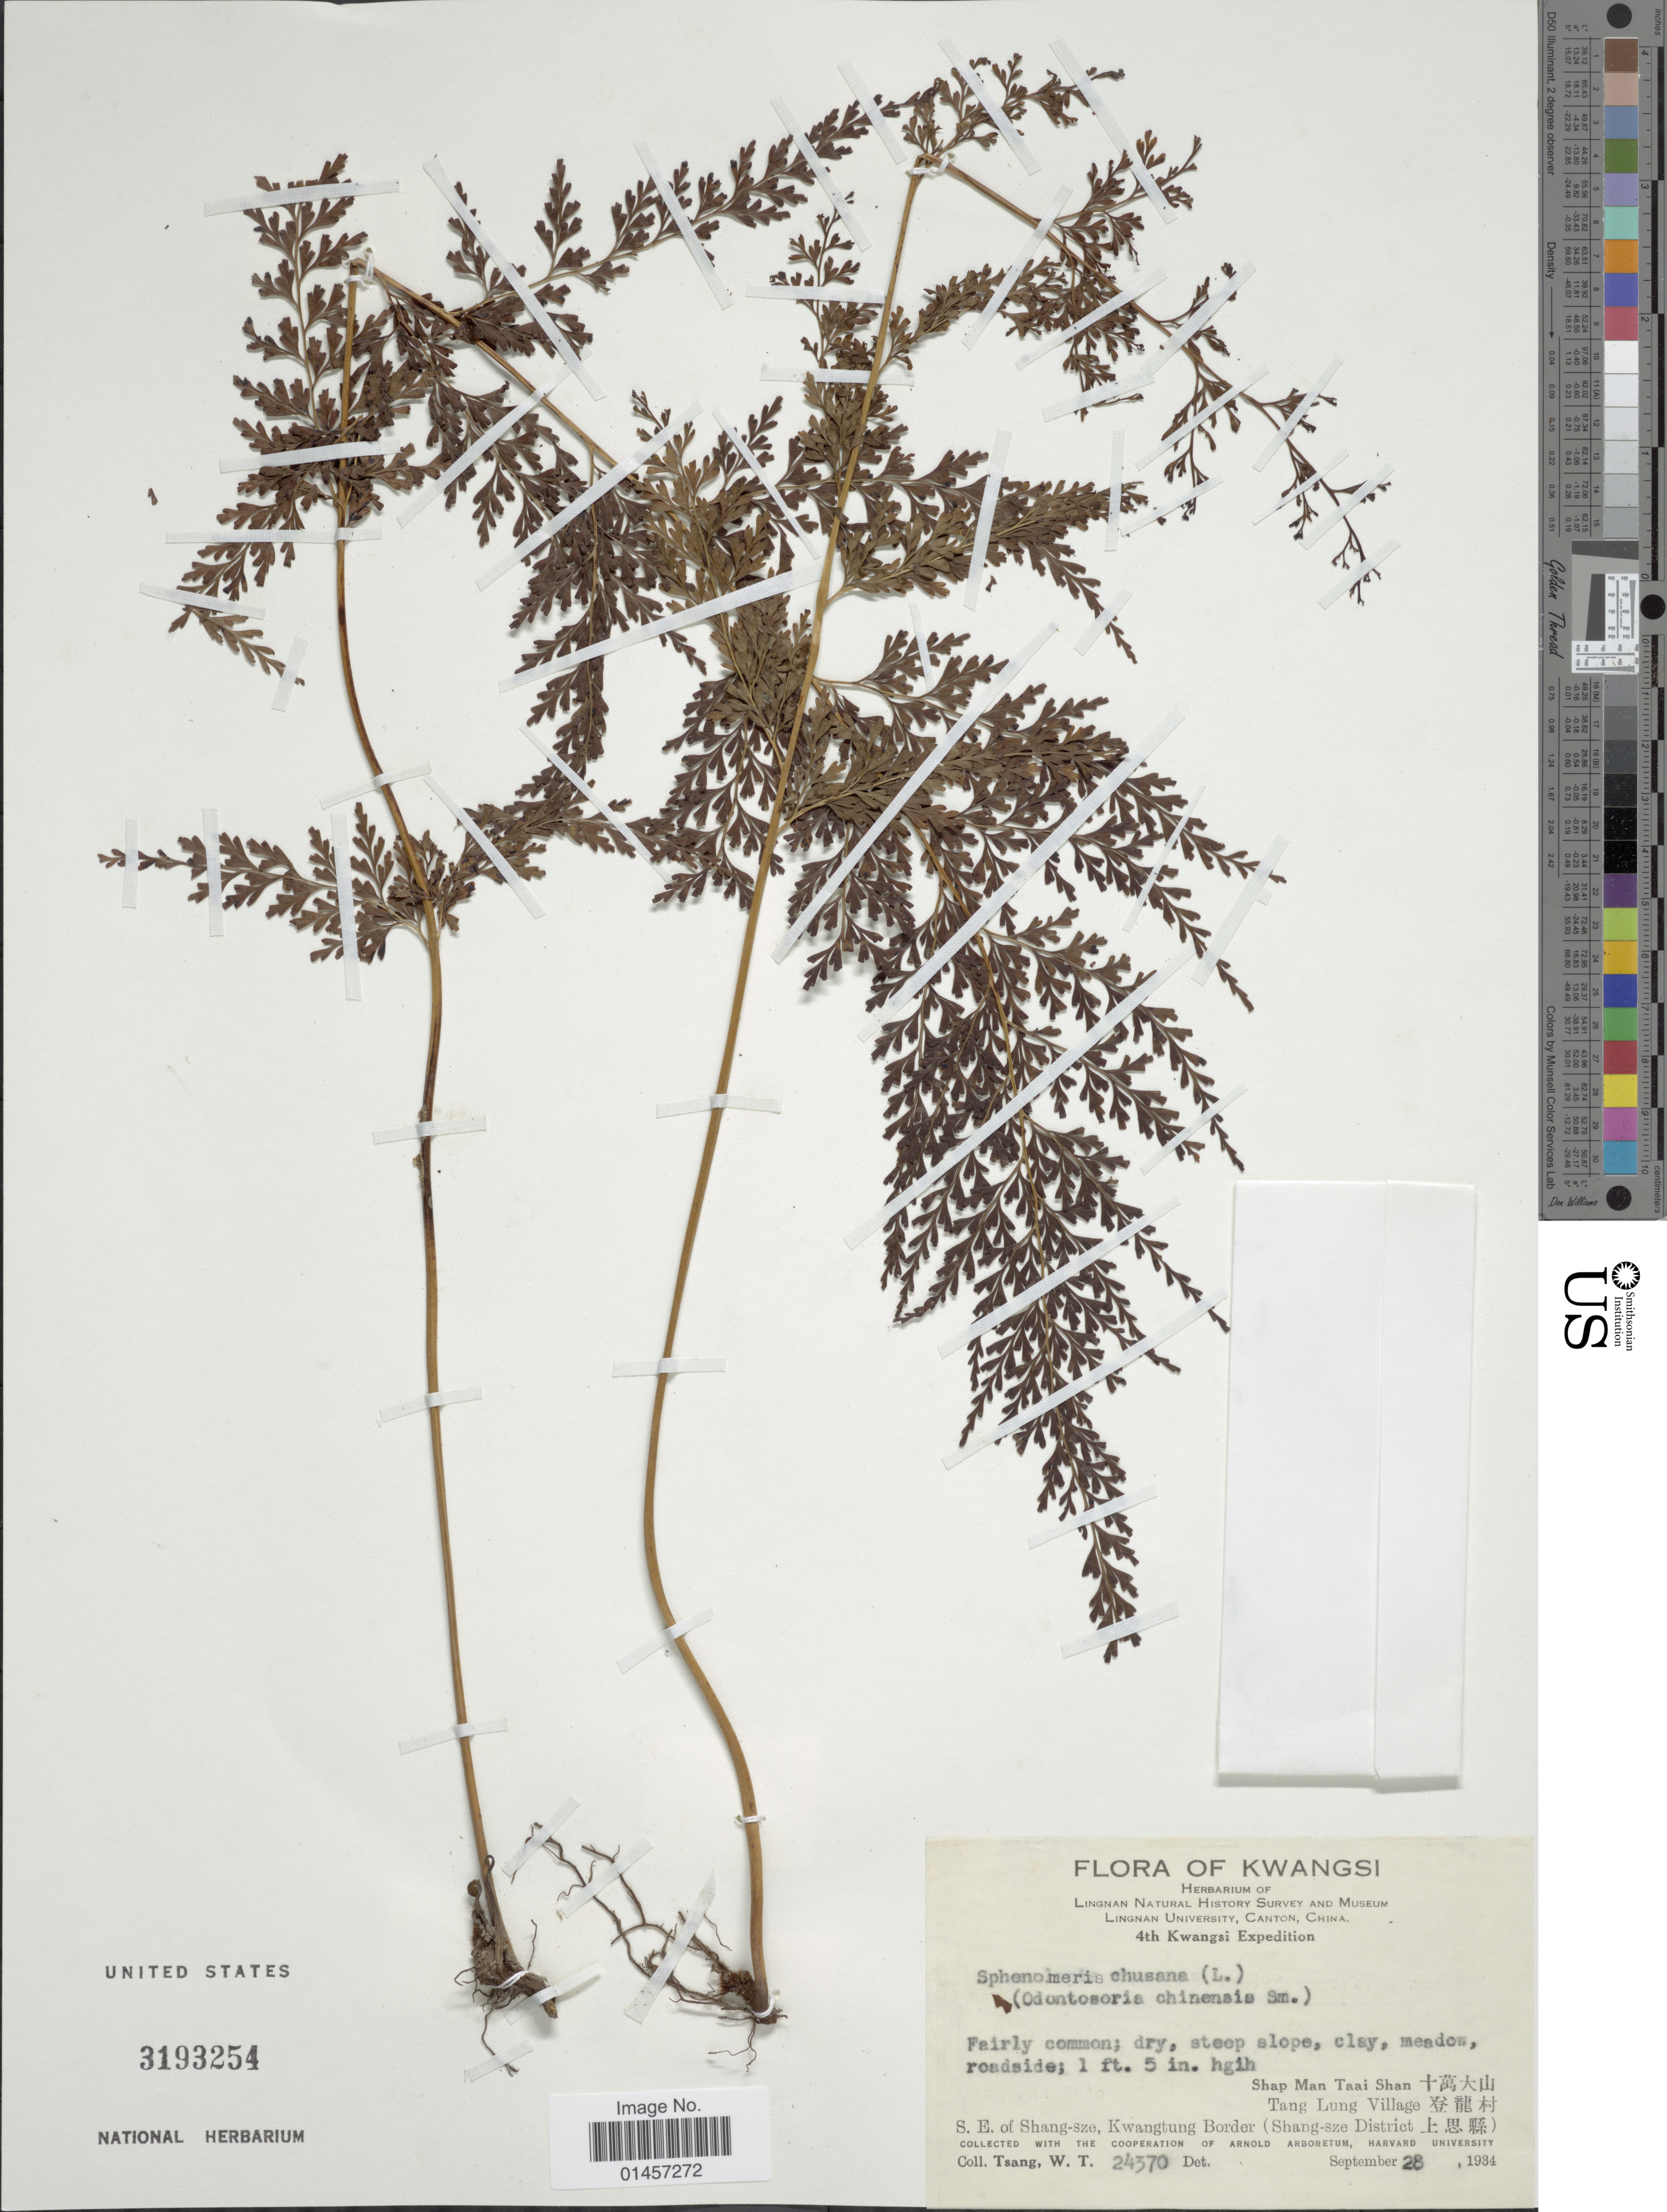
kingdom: Plantae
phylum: Tracheophyta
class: Polypodiopsida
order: Polypodiales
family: Lindsaeaceae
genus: Sphenomeris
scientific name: Sphenomeris chinensis var. chinensis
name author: (L.) Maxon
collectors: W. T. Tsang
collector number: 24370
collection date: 1934-09-28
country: China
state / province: Guangxi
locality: Kwangsi, Shap Man Taai Shan, Tang Lung Village, S.E. of Shang-sze, Kwangtung Border(Shang-sze District)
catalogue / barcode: US 3193254